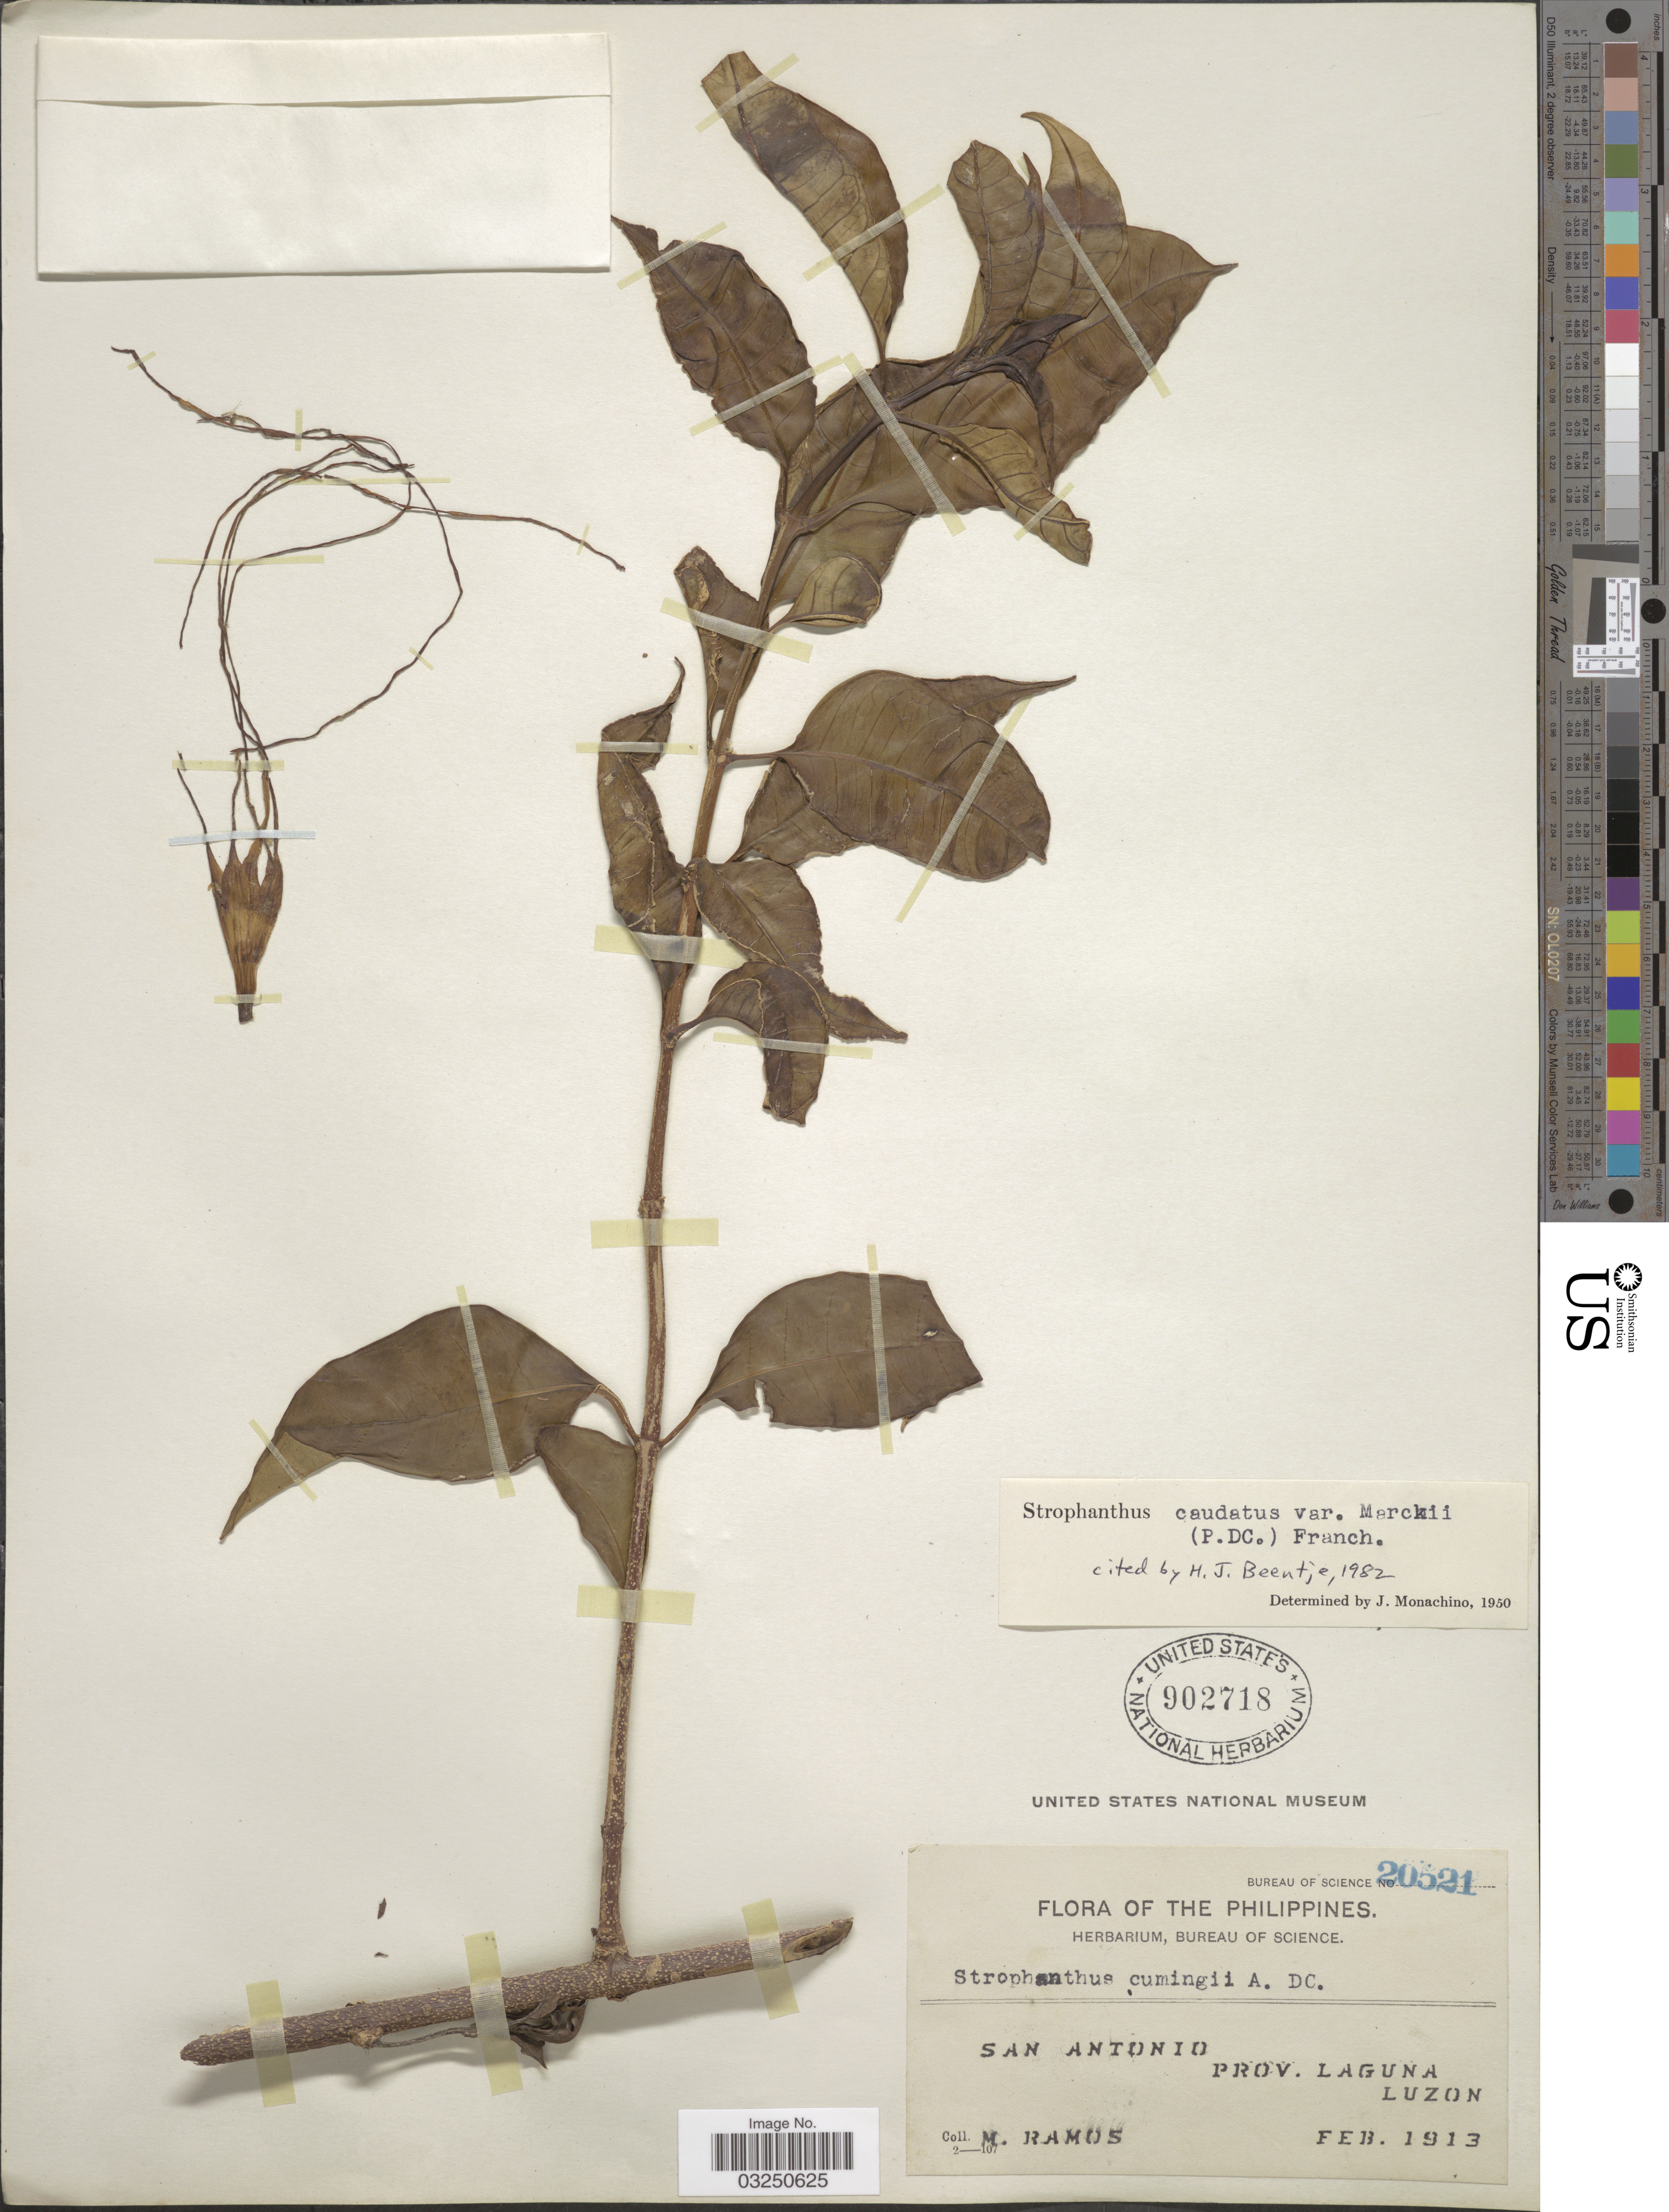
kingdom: Plantae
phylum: Tracheophyta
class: Magnoliopsida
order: Gentianales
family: Apocynaceae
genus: Strophanthus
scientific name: Strophanthus caudatus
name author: (L.) Kurz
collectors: M. Ramos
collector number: Bureau of Science 20521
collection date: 1913-02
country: Philippines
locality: San Antonio, Prov. Laguna, Luzon.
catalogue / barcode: US 902718